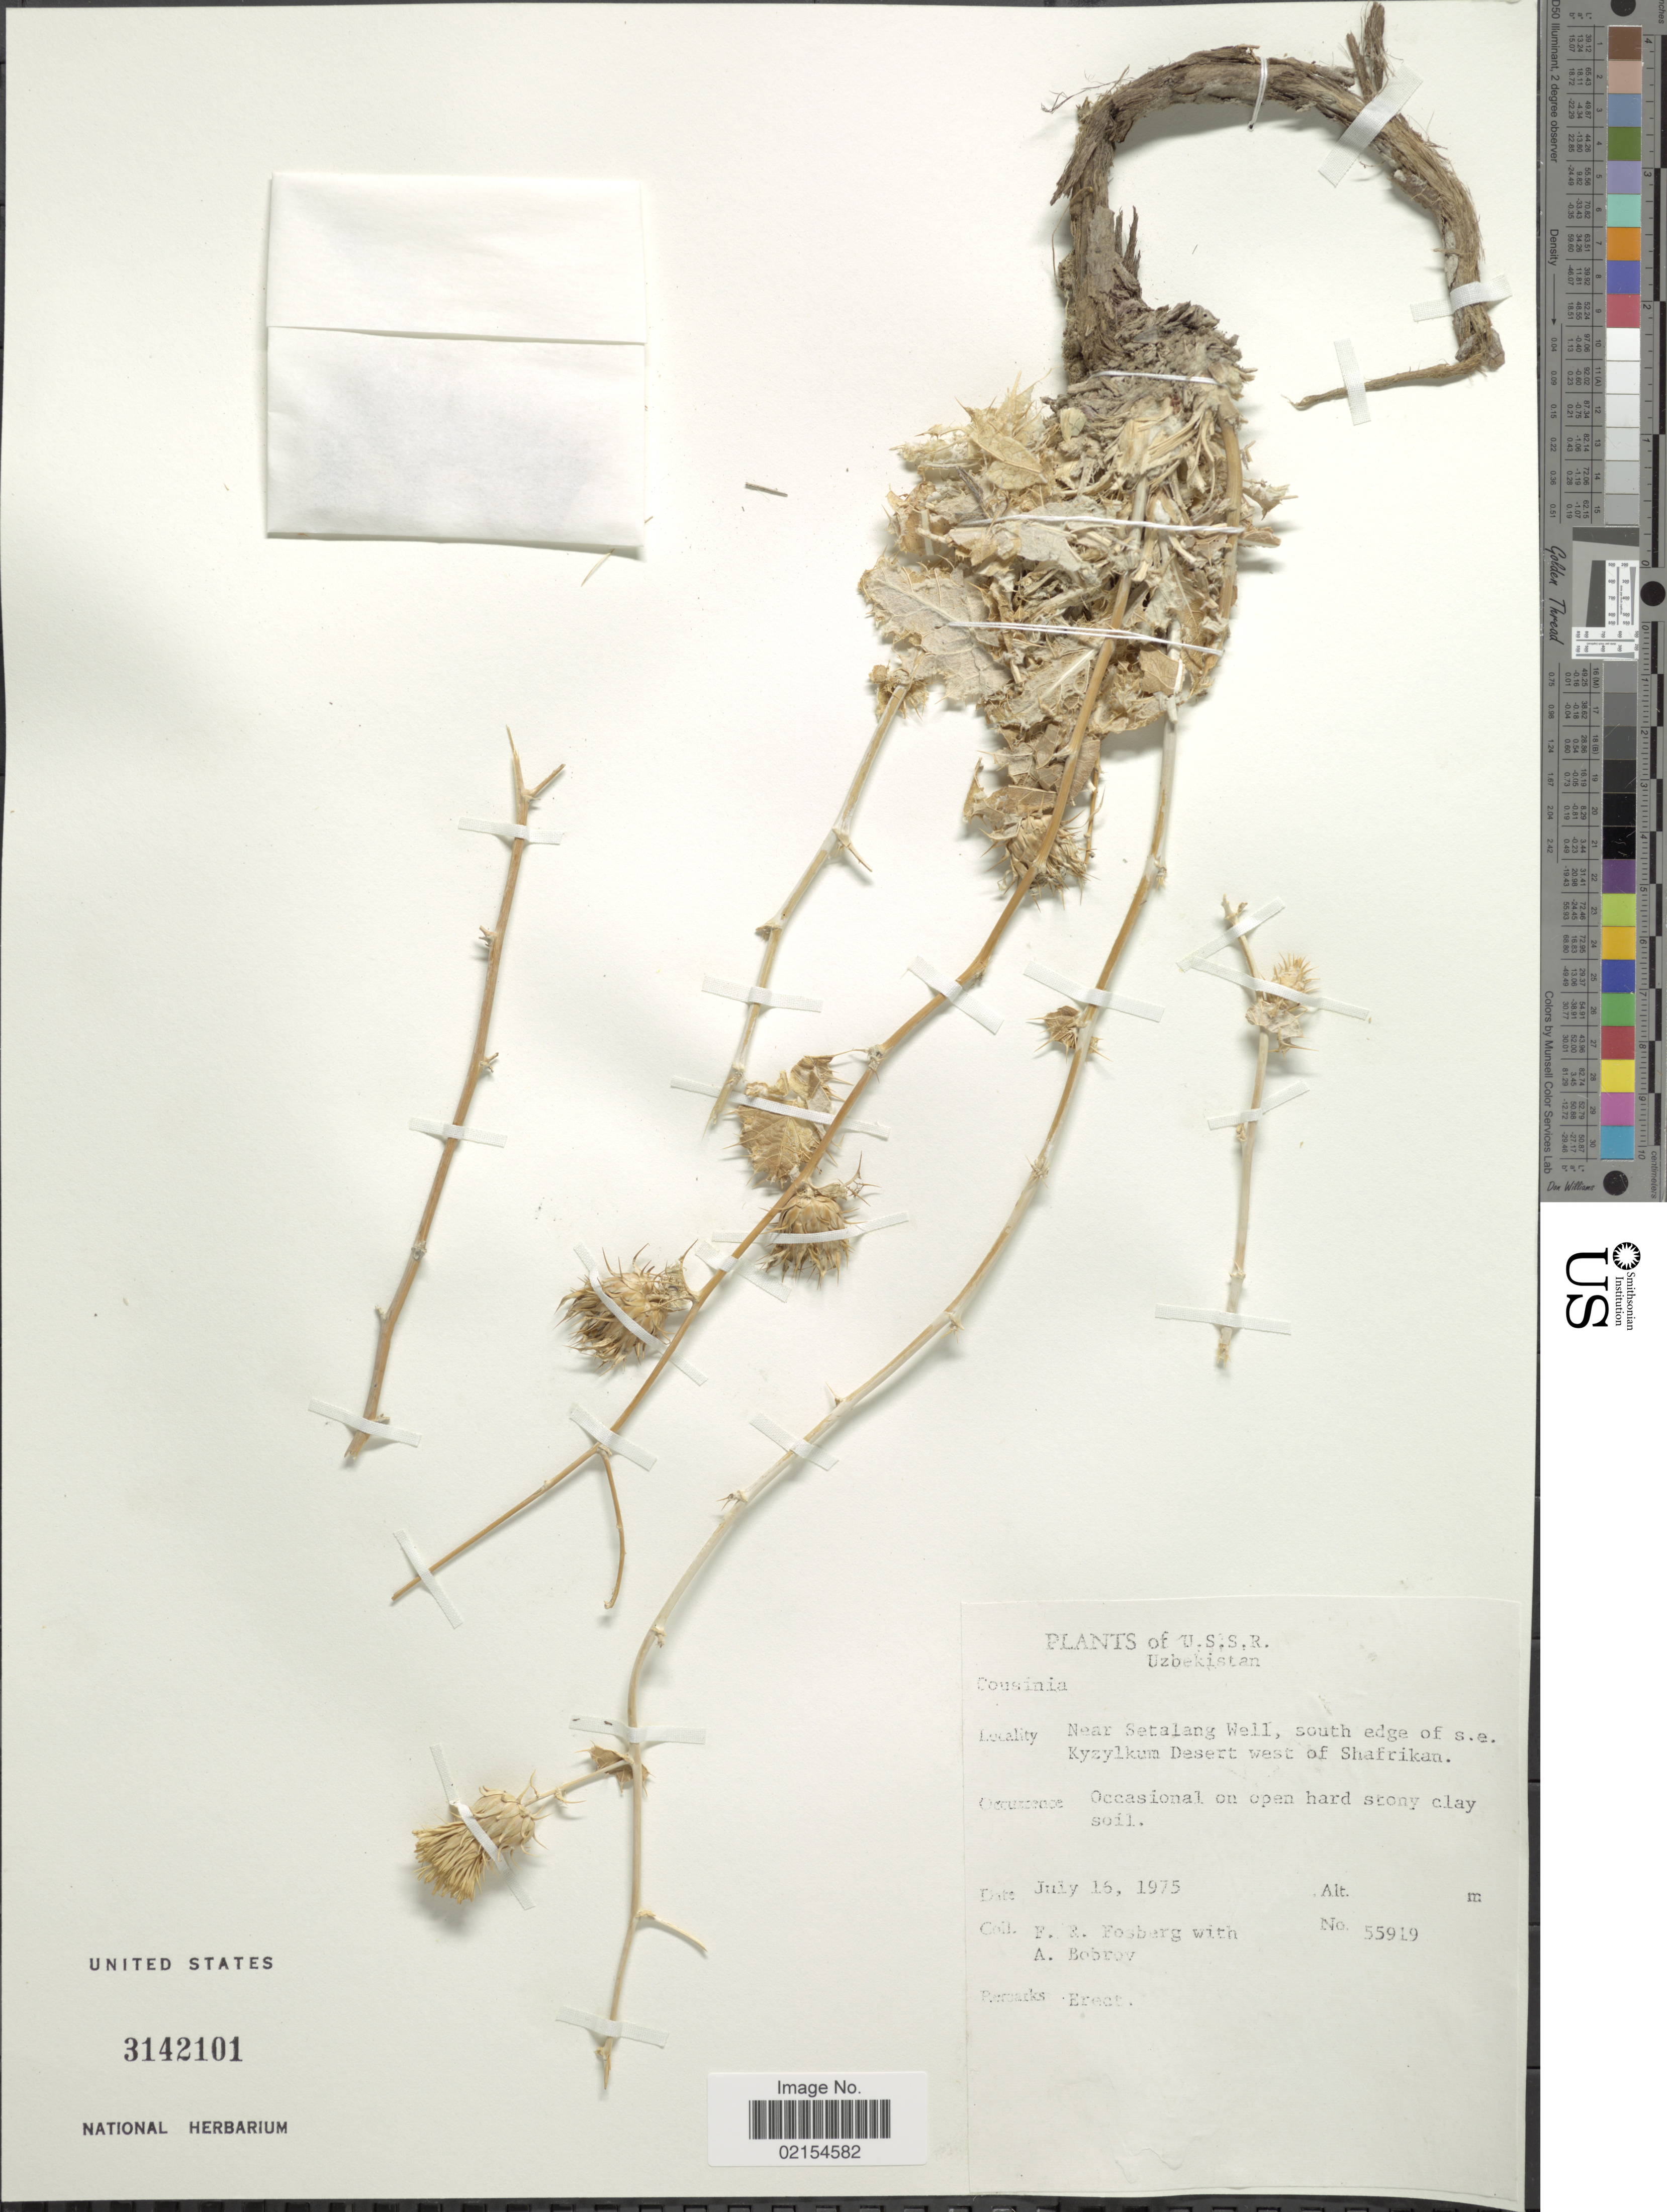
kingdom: Plantae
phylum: Tracheophyta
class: Magnoliopsida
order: Asterales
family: Asteraceae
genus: Cousinia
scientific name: Cousinia sp.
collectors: F. R. Fosberg & A. Bobrov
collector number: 55919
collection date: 1975-07-16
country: Uzbekistan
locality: U.S.S.R., Uzbekistan, Near Setalang Well, south edge of s.e. Kyzylkum Desert west of Shafrikan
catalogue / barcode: US 3142101